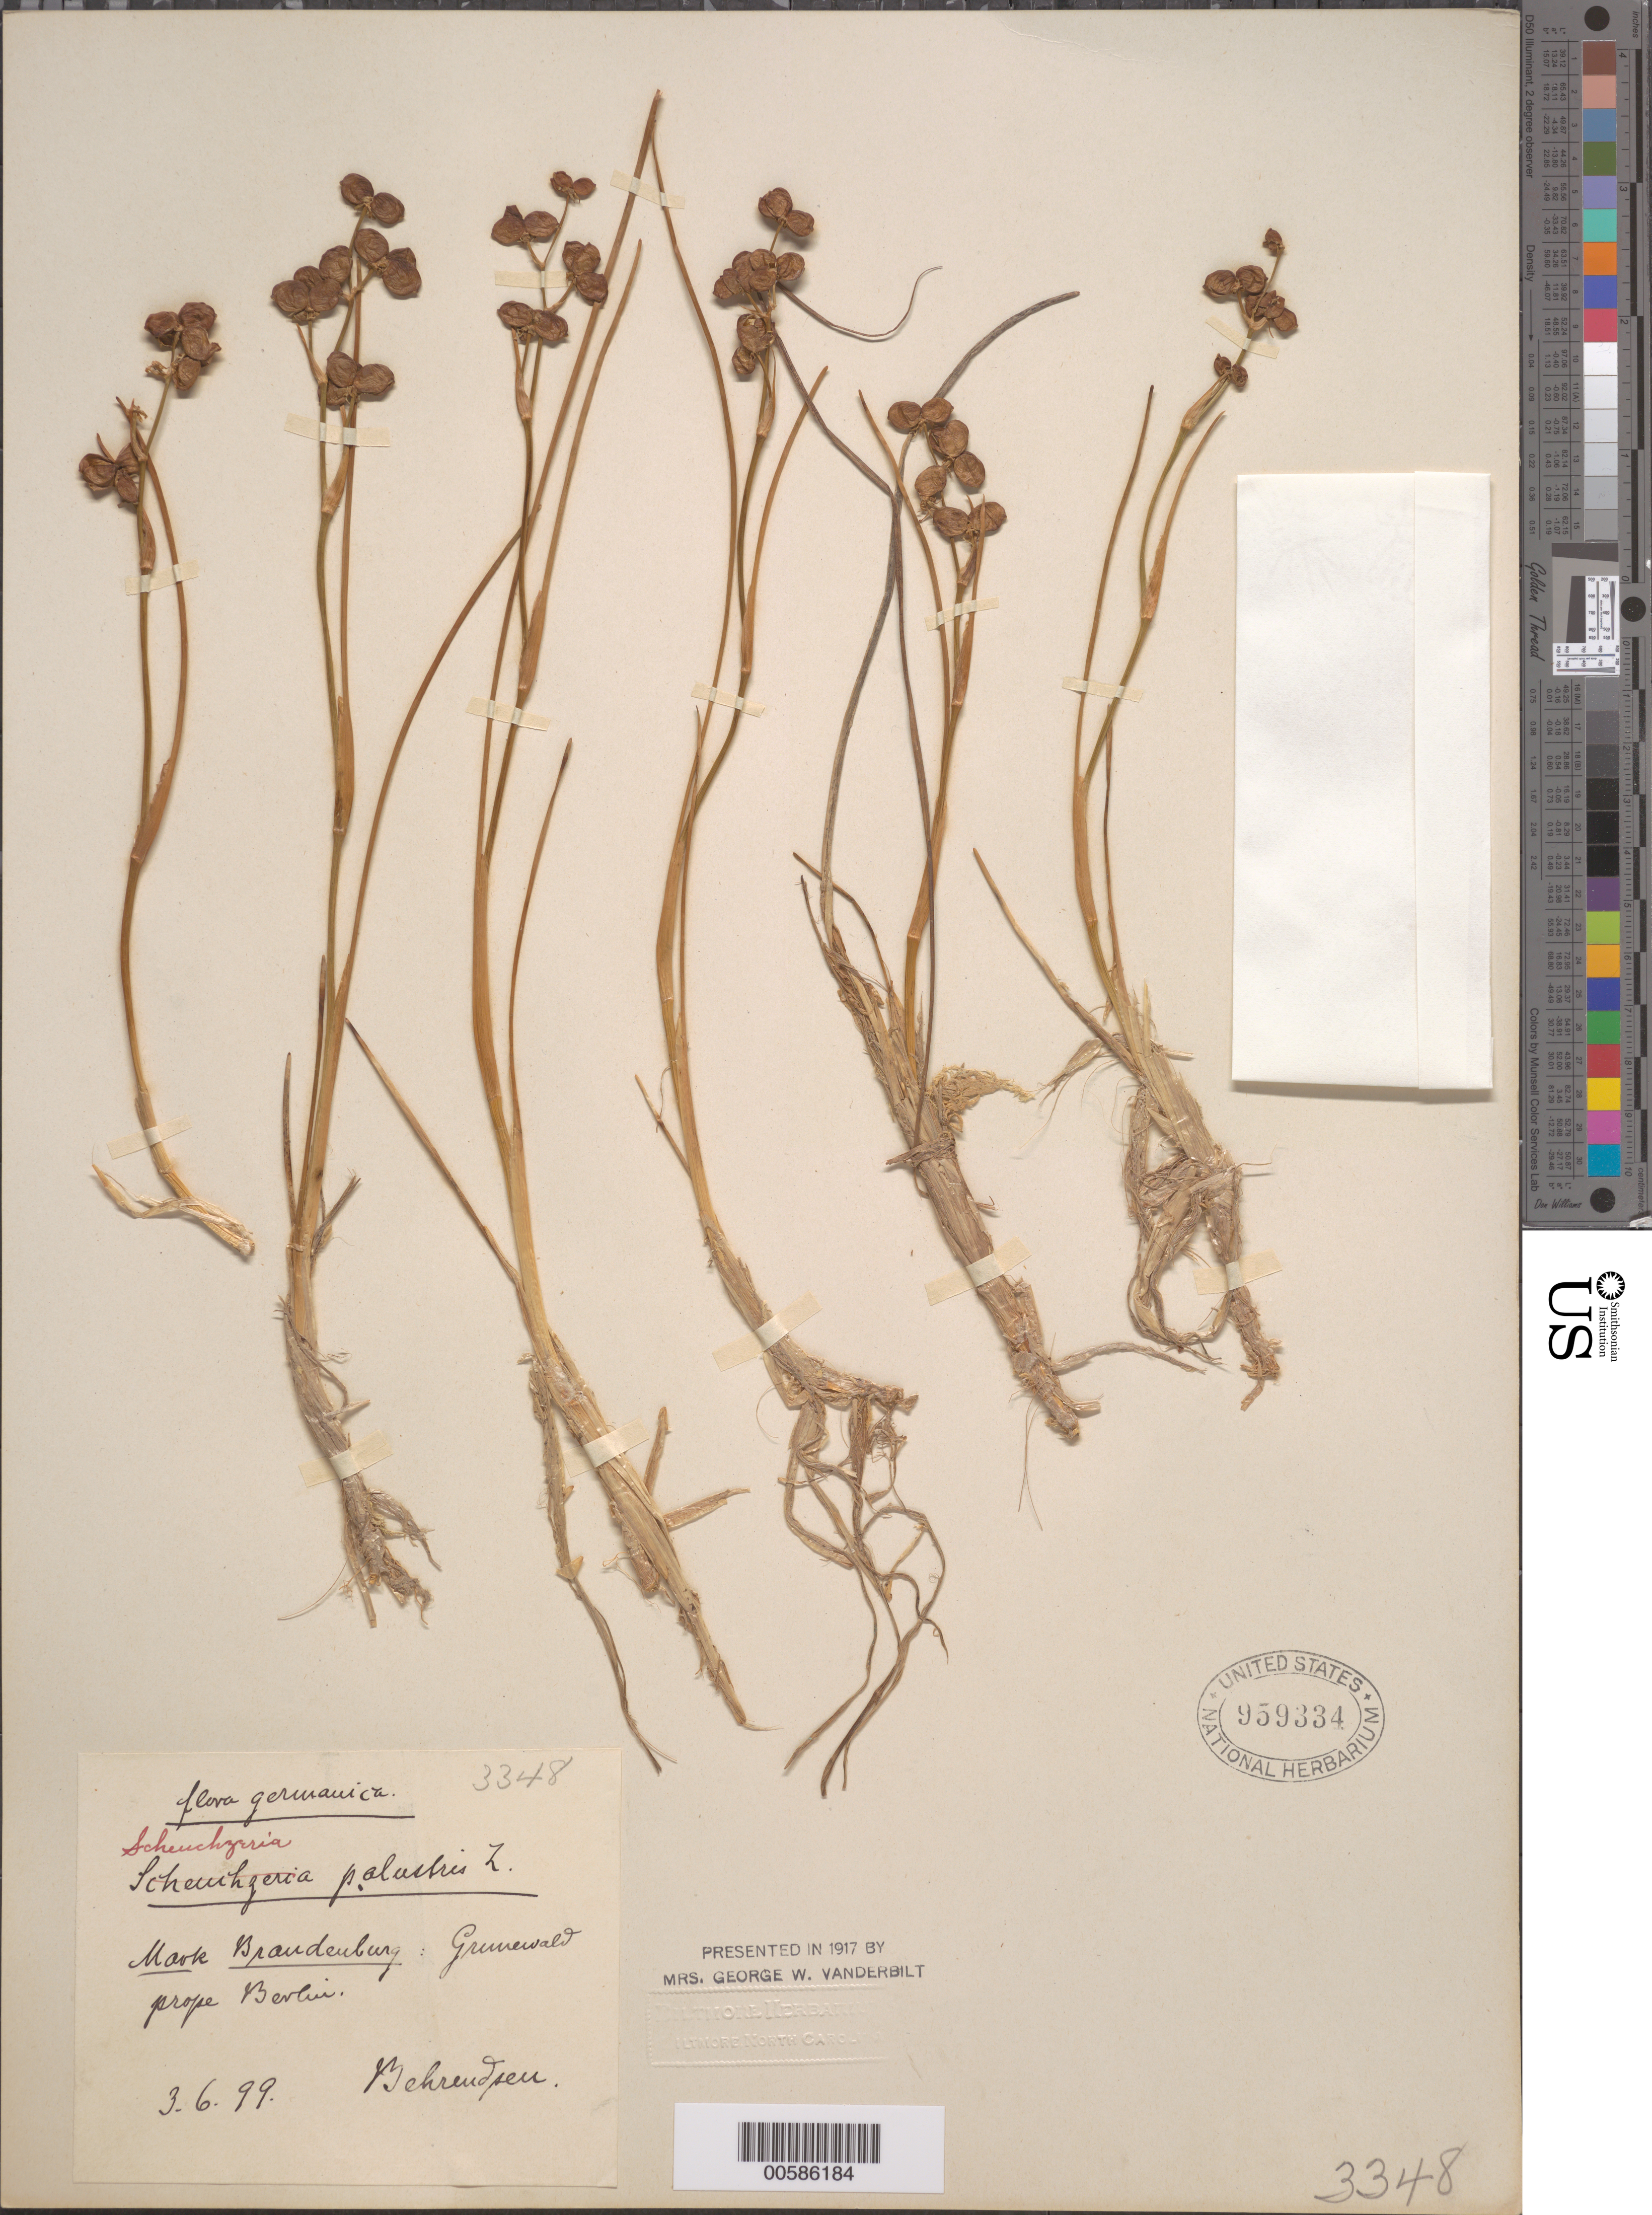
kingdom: Plantae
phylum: Tracheophyta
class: Liliopsida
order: Alismatales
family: Scheuchzeriaceae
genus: Scheuchzeria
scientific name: Scheuchzeria palustris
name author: L.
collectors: -. Behreudseu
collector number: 3348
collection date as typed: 03 Jun 1899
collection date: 1899-06-03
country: Germany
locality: Berlin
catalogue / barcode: US 959334